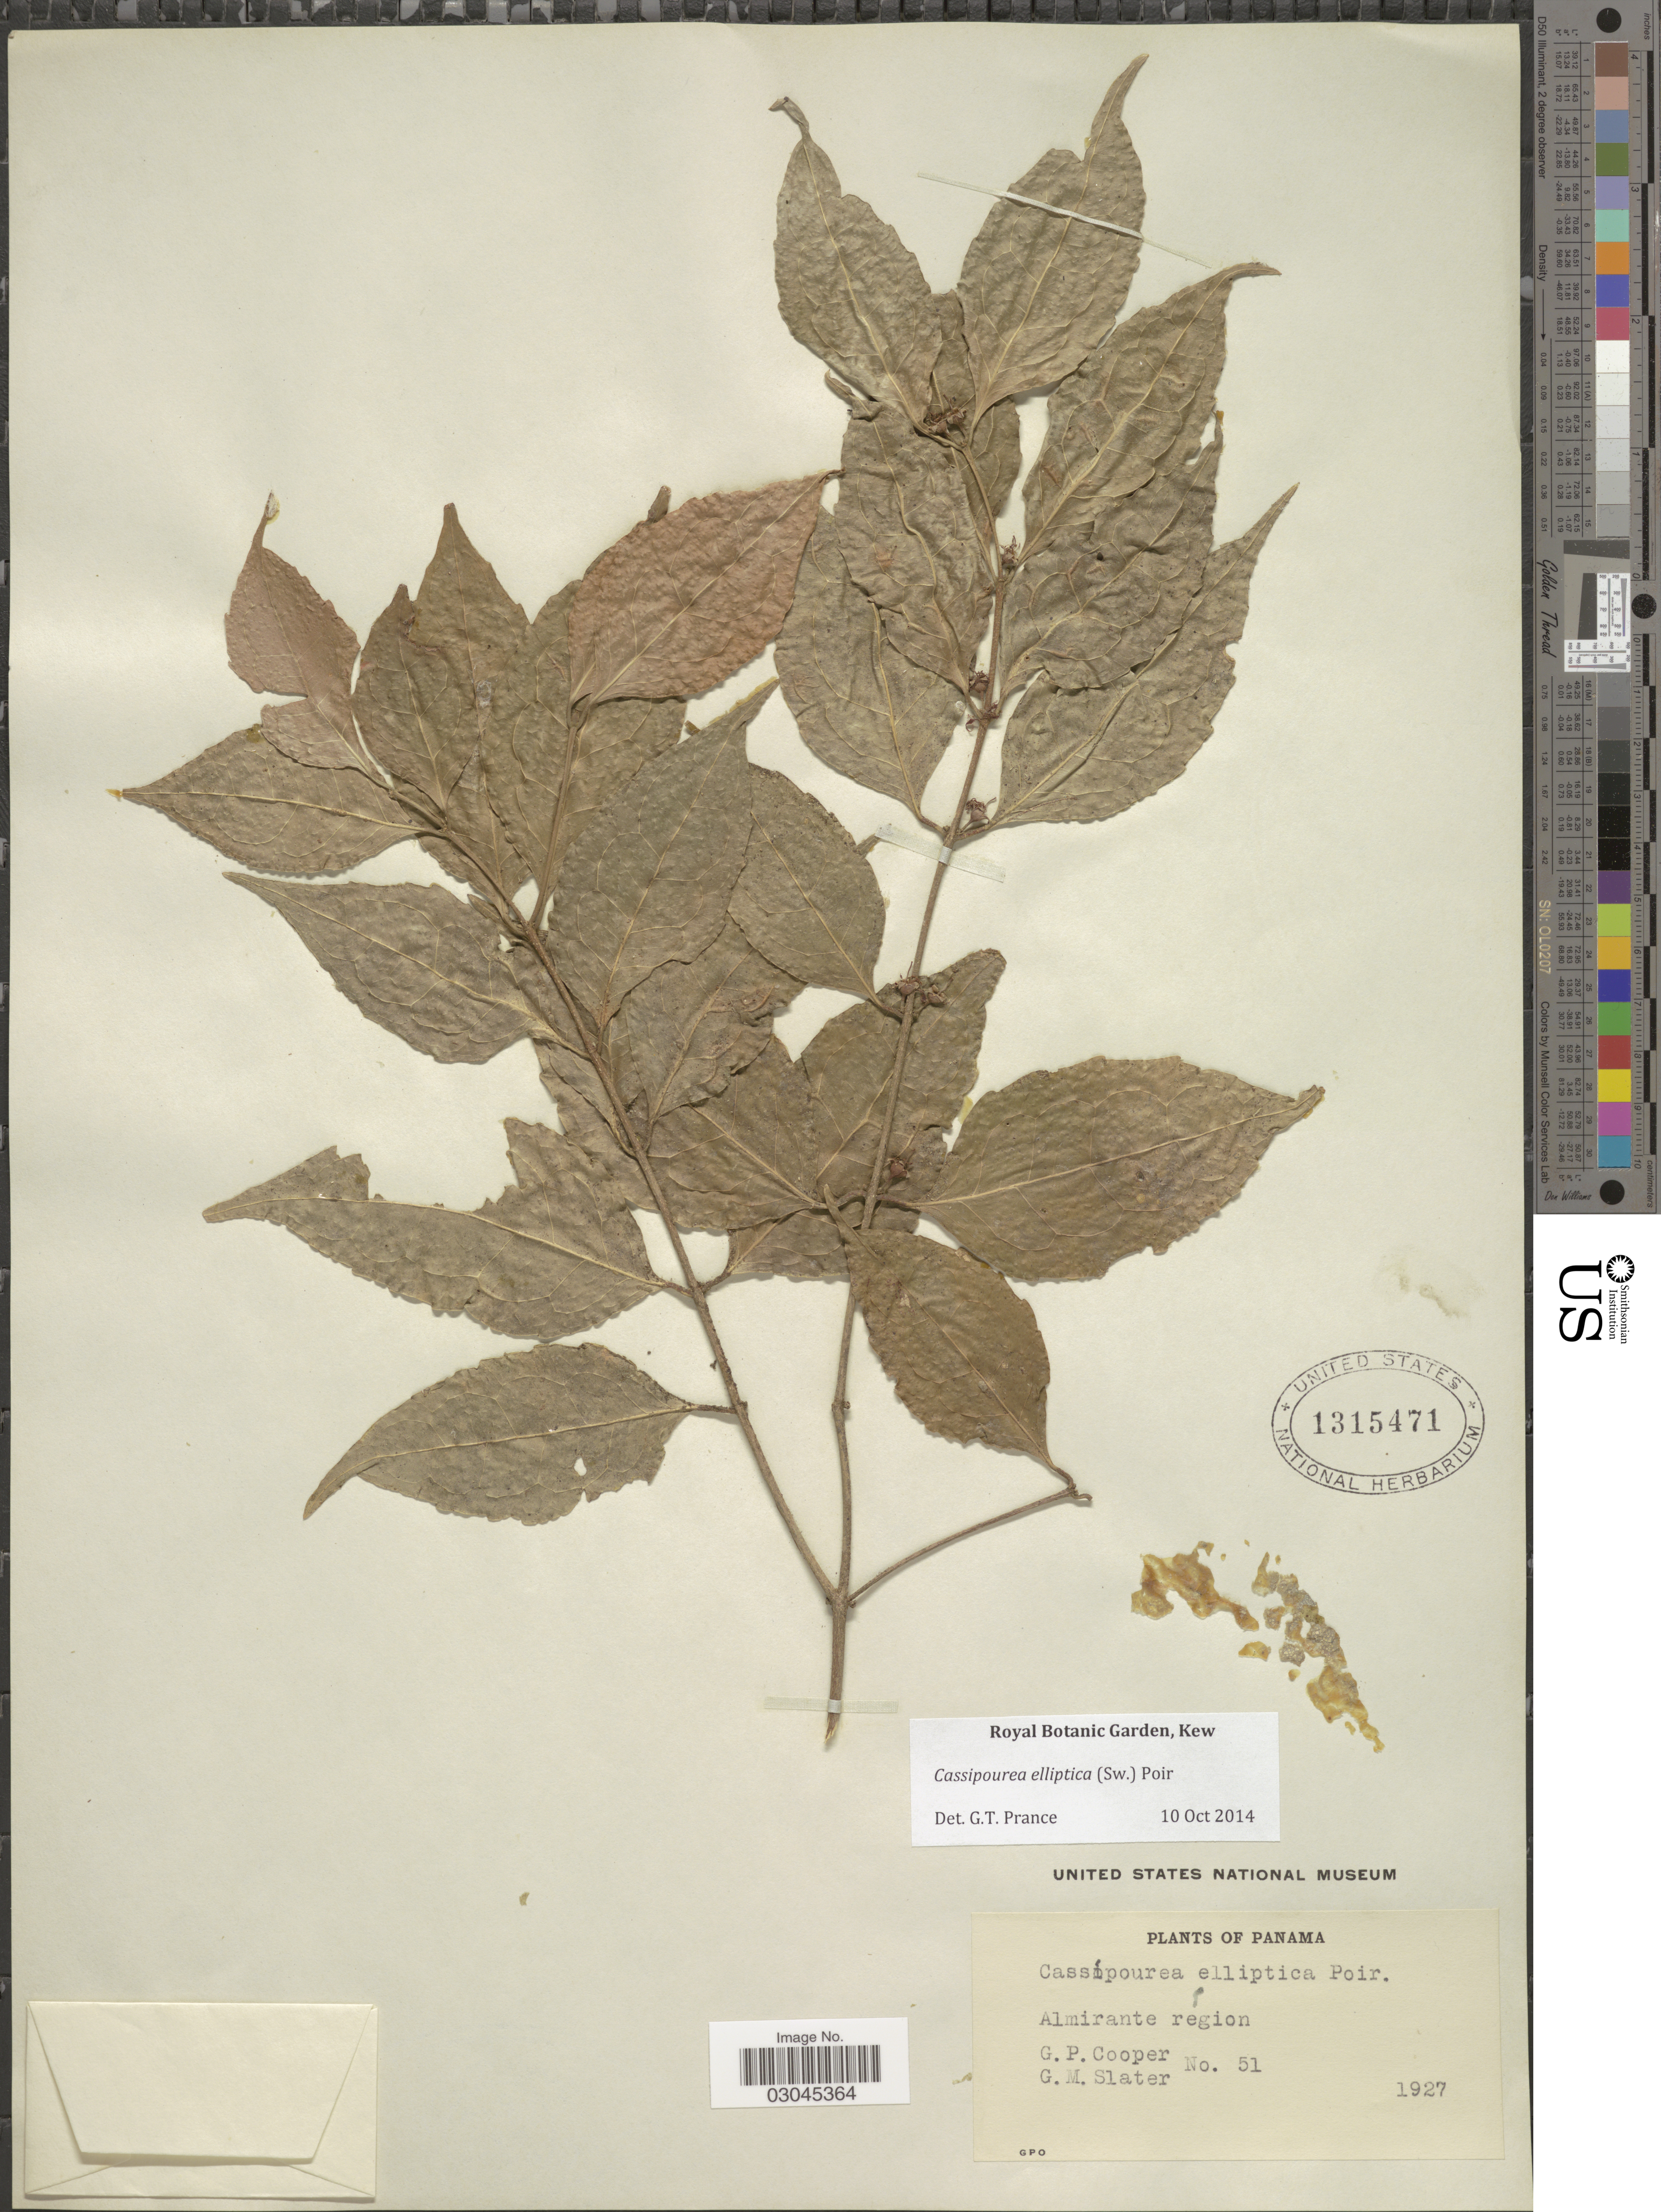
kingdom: Plantae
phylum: Tracheophyta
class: Magnoliopsida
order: Malpighiales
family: Rhizophoraceae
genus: Cassipourea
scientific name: Cassipourea elliptica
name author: (Sw.) Poir.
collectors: G. Cooper & G. Slater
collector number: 51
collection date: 1927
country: Panama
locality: Almirante region.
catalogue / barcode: US 1315471